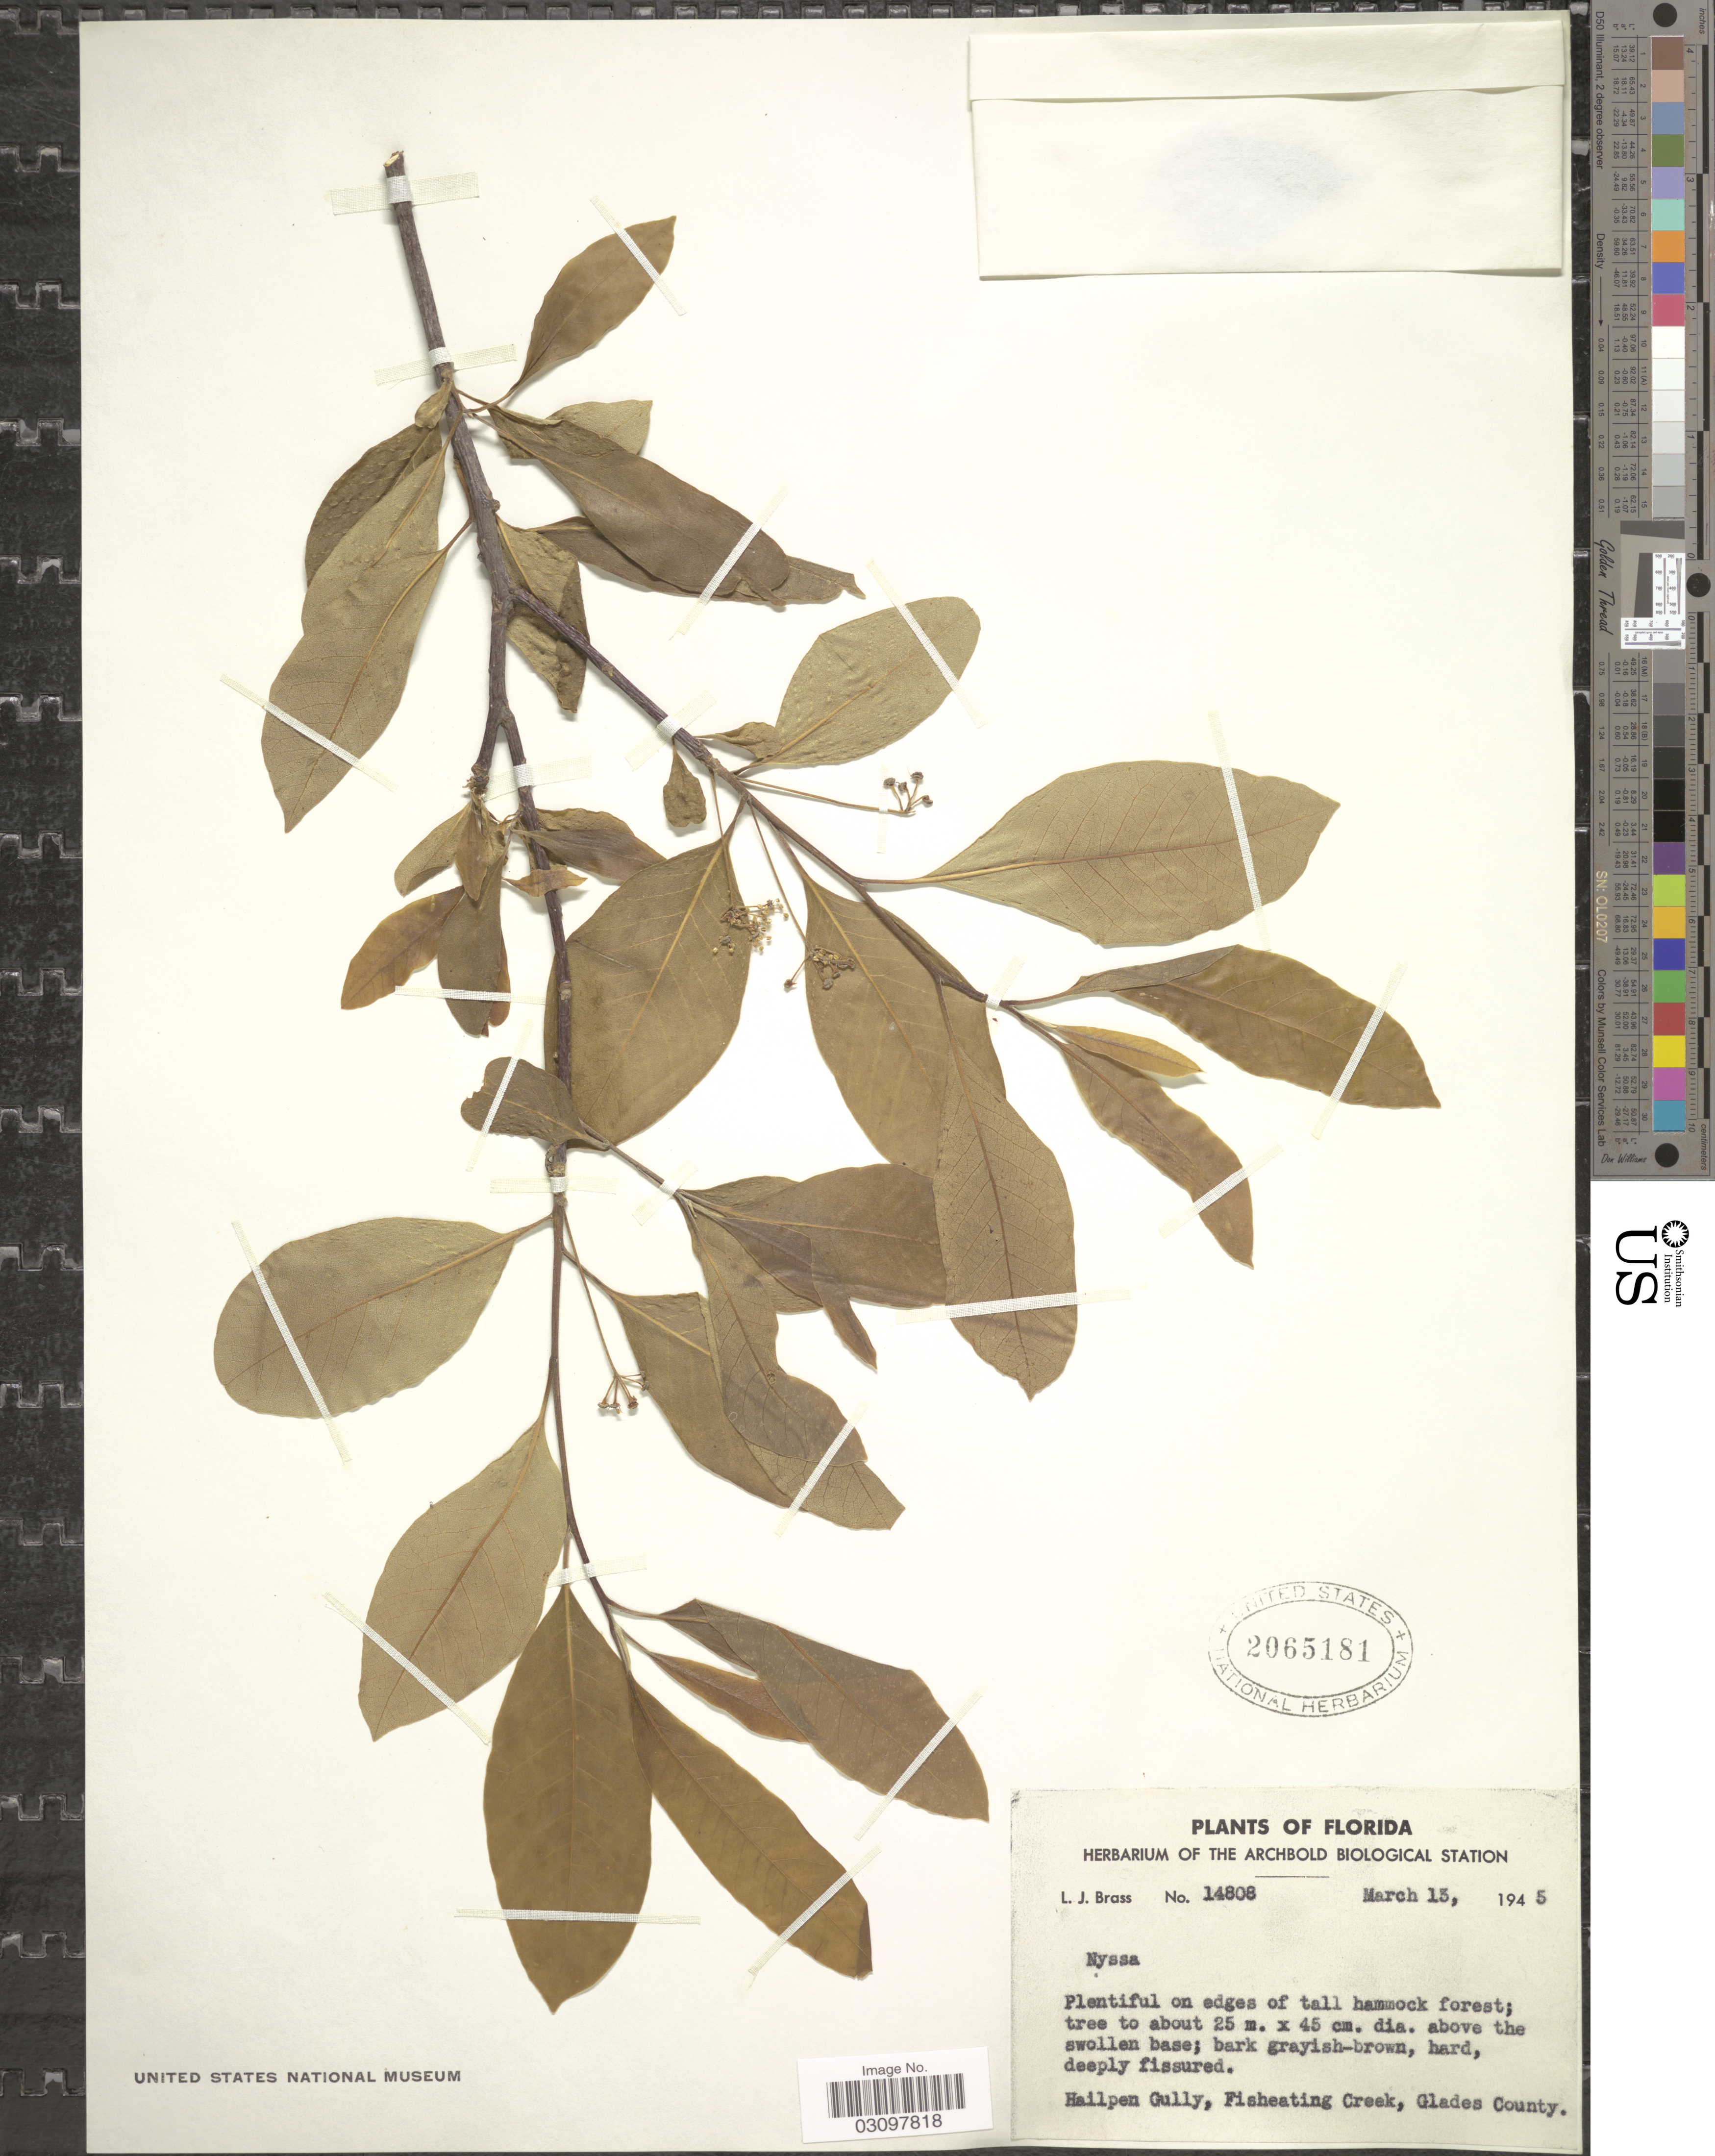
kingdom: Plantae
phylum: Tracheophyta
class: Magnoliopsida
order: Cornales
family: Nyssaceae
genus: Nyssa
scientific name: Nyssa biflora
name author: Walter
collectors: L. J. Brass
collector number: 14808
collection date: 1945-03-13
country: United States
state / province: Florida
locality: Hailpen Gully, Fisheating Creek, Glades County.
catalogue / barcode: US 2065181